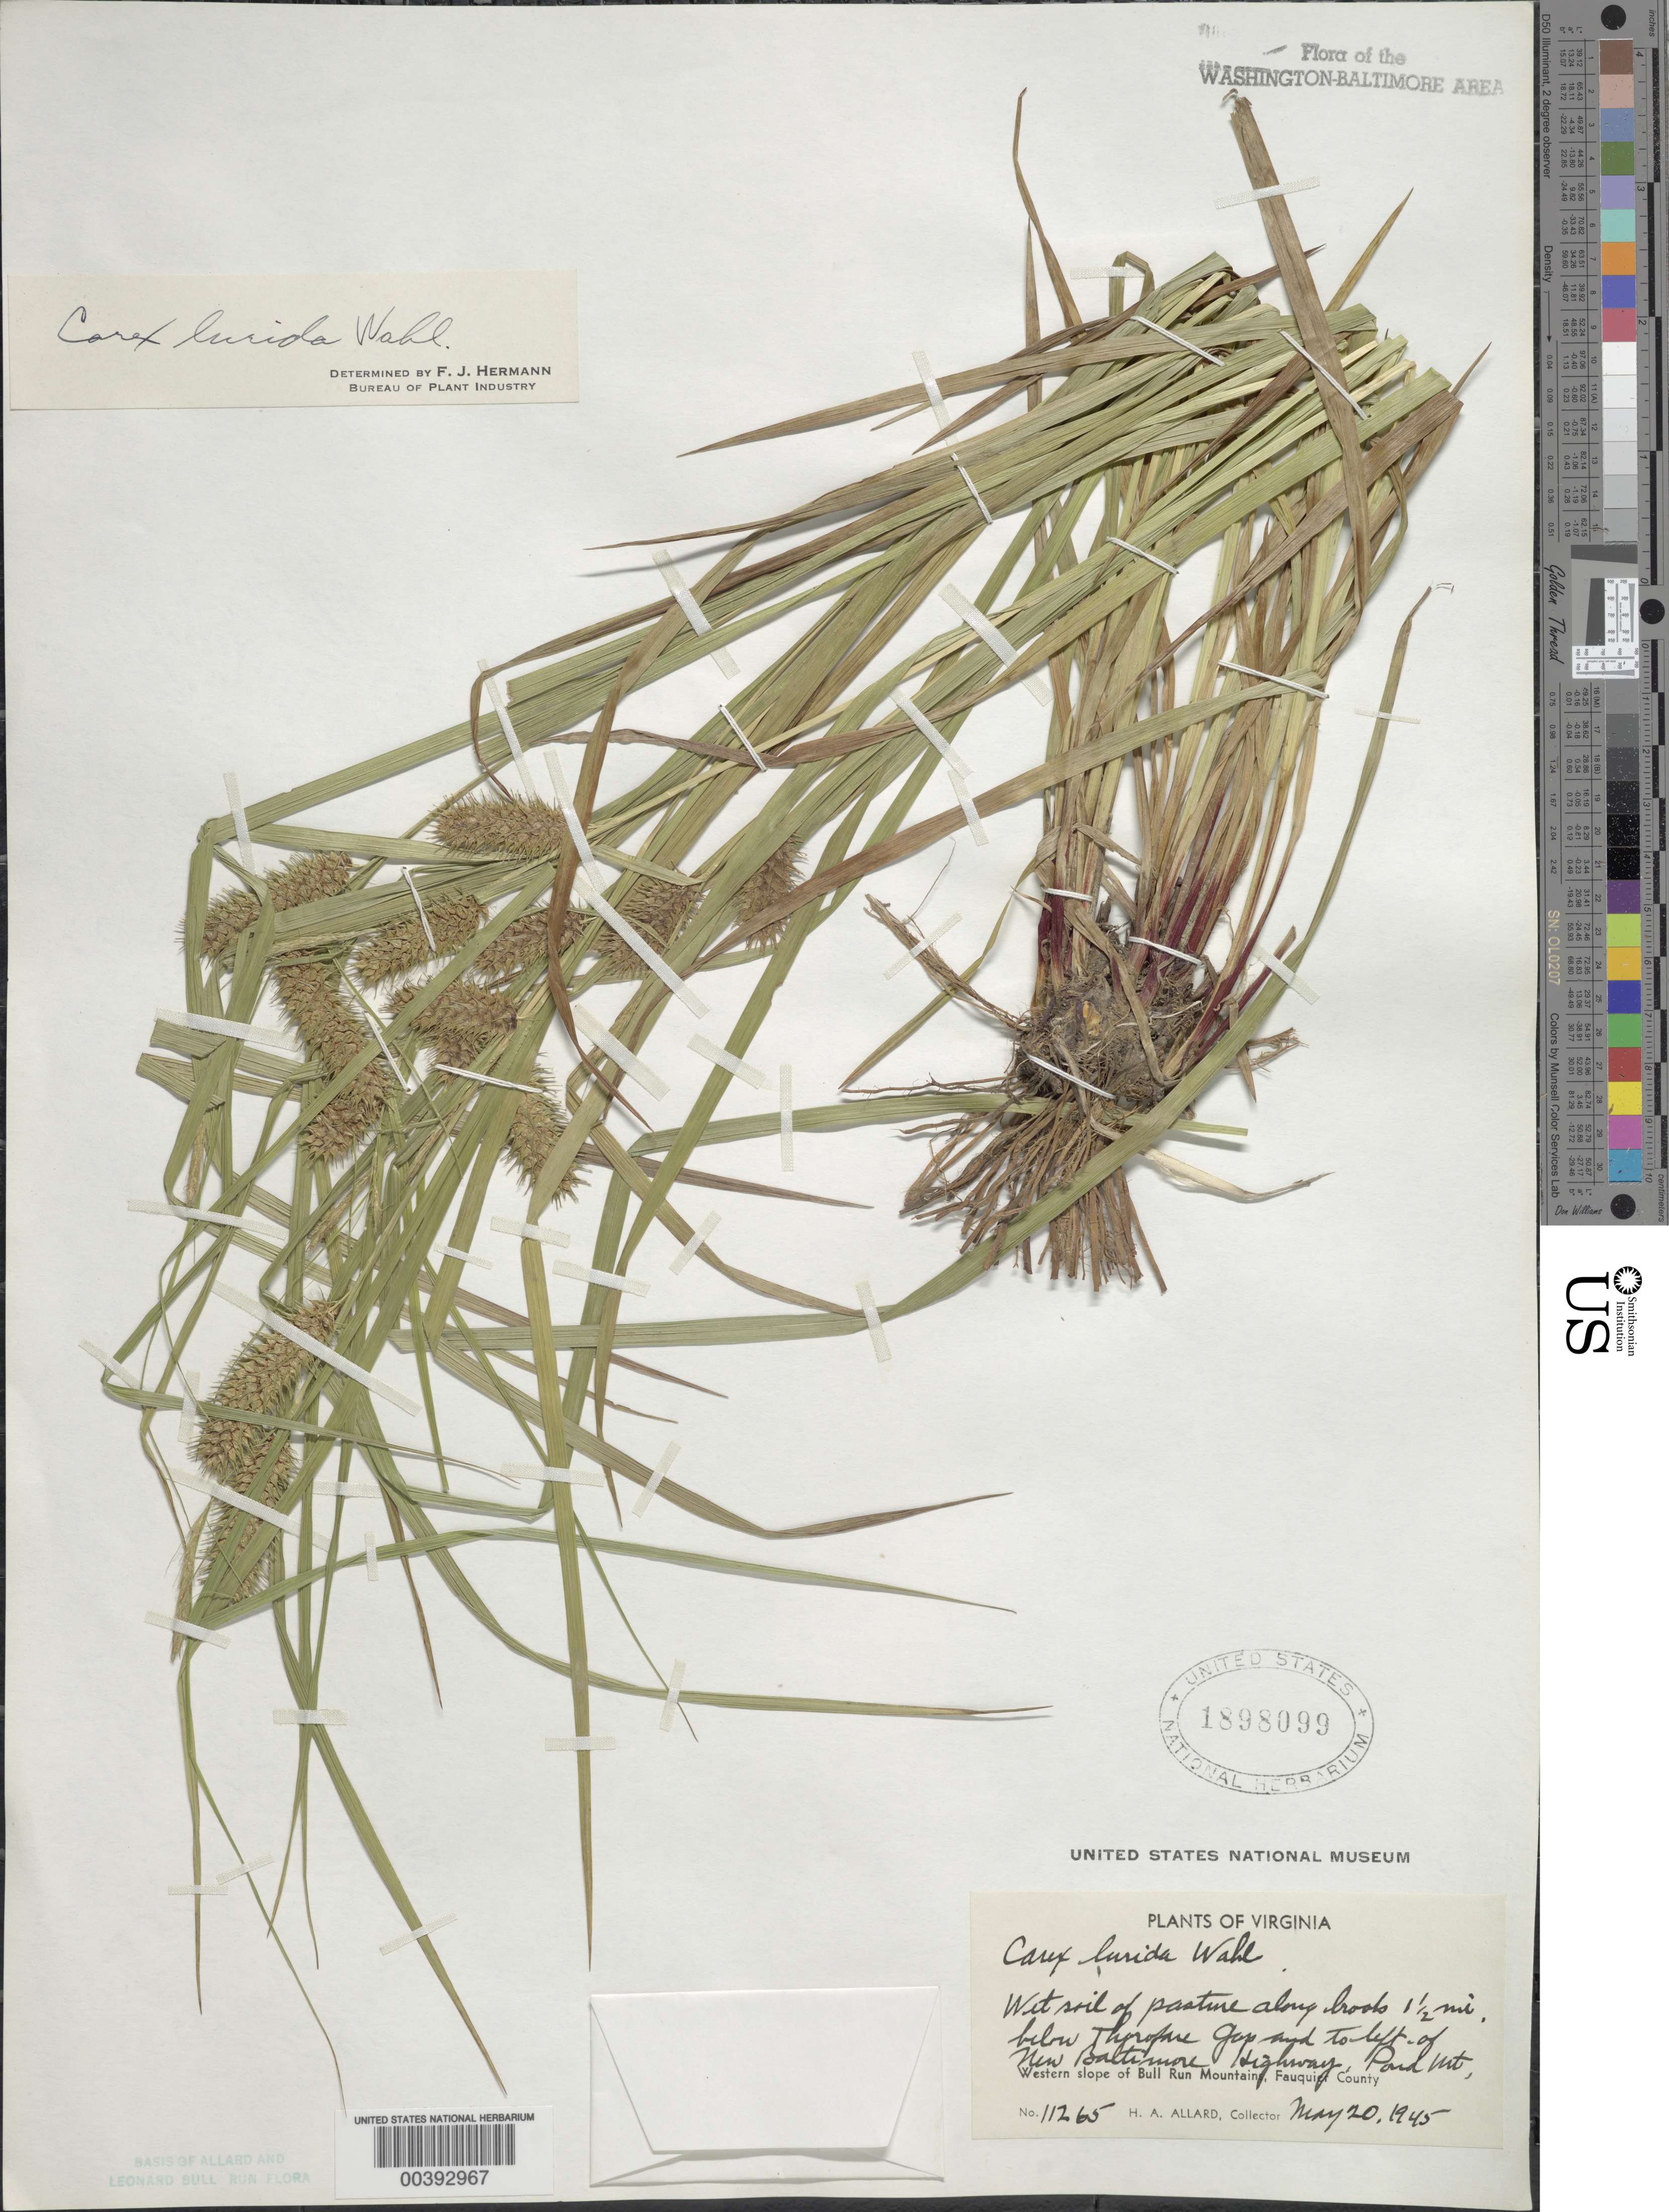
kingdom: Plantae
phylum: Tracheophyta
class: Liliopsida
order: Poales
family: Cyperaceae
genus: Carex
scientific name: Carex lurida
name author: Wahlenb.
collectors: H. A. Allard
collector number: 11265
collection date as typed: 20 May 1945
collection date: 1945-05-20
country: United States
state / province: Virginia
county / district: Fauquier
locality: Below Thorofare Gap, Pond Mountains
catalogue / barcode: US 1898099